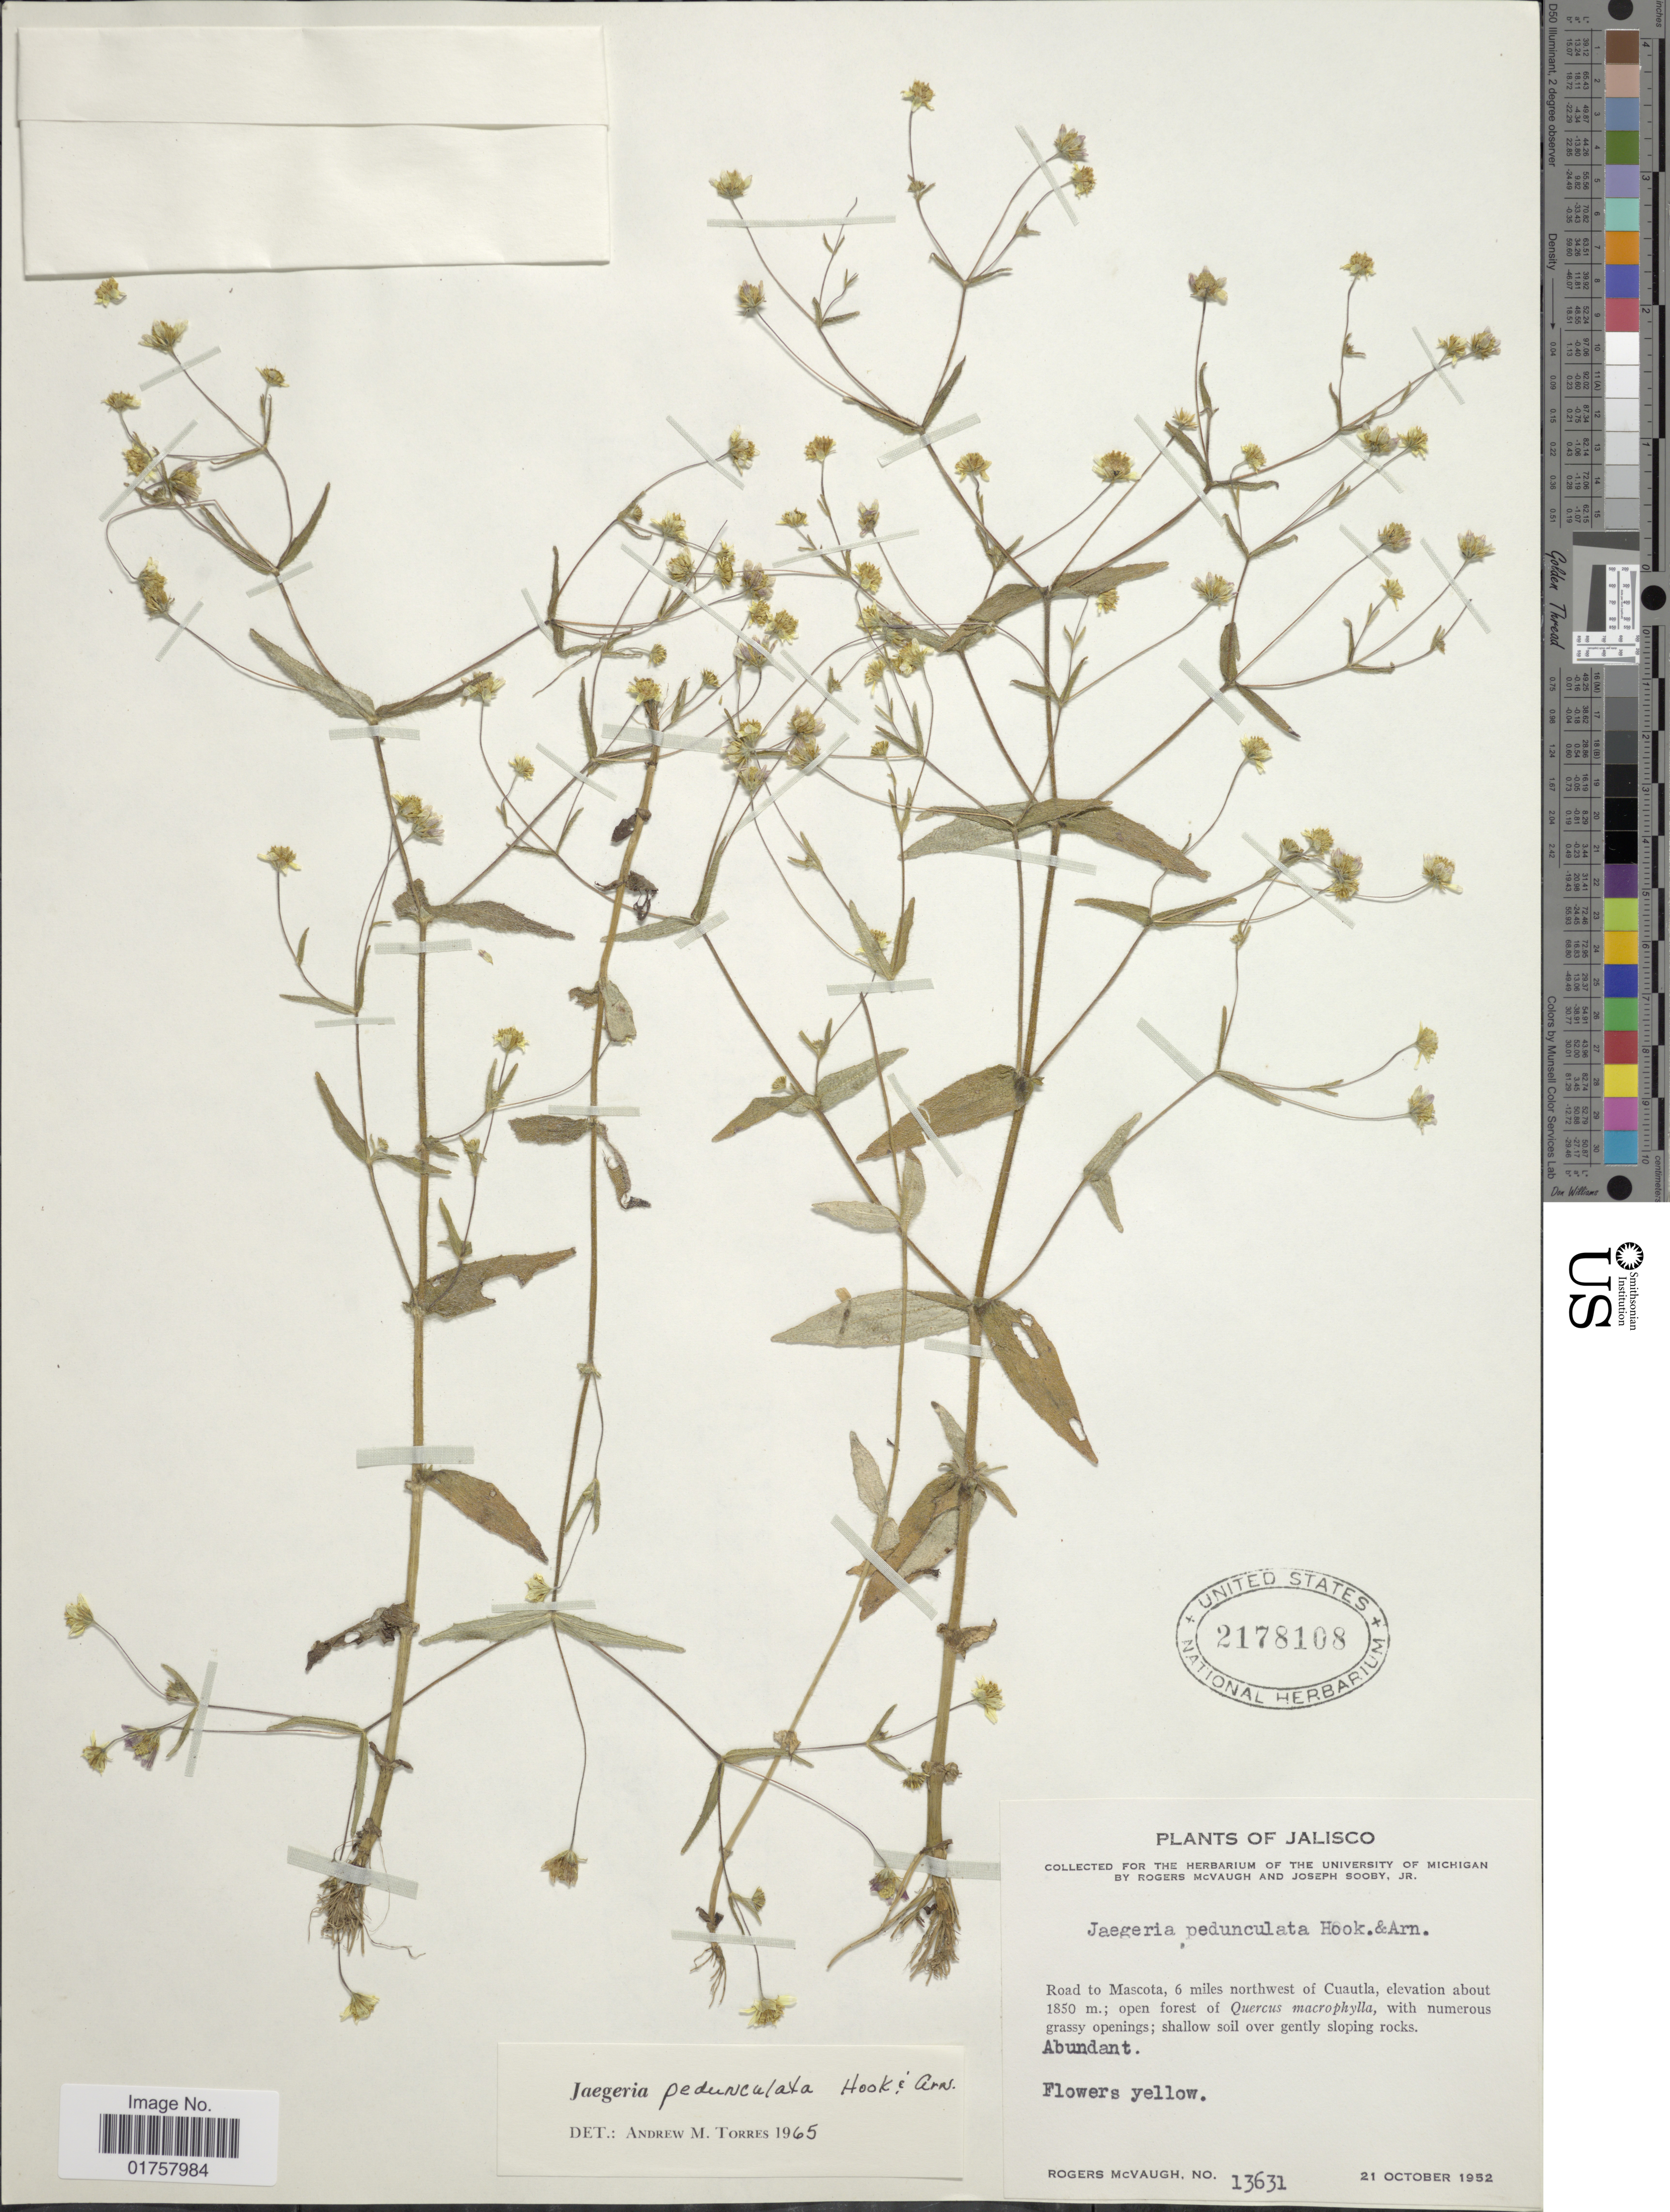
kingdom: Plantae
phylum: Tracheophyta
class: Magnoliopsida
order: Asterales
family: Asteraceae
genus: Jaegeria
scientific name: Jaegeria pendunculata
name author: Hook. & Arn.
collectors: R. McVaugh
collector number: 13631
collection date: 1952-10-21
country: Mexico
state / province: Jalisco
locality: Road to Mascota, 6 miles northwest of Cuautla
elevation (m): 1850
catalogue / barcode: US 2178108